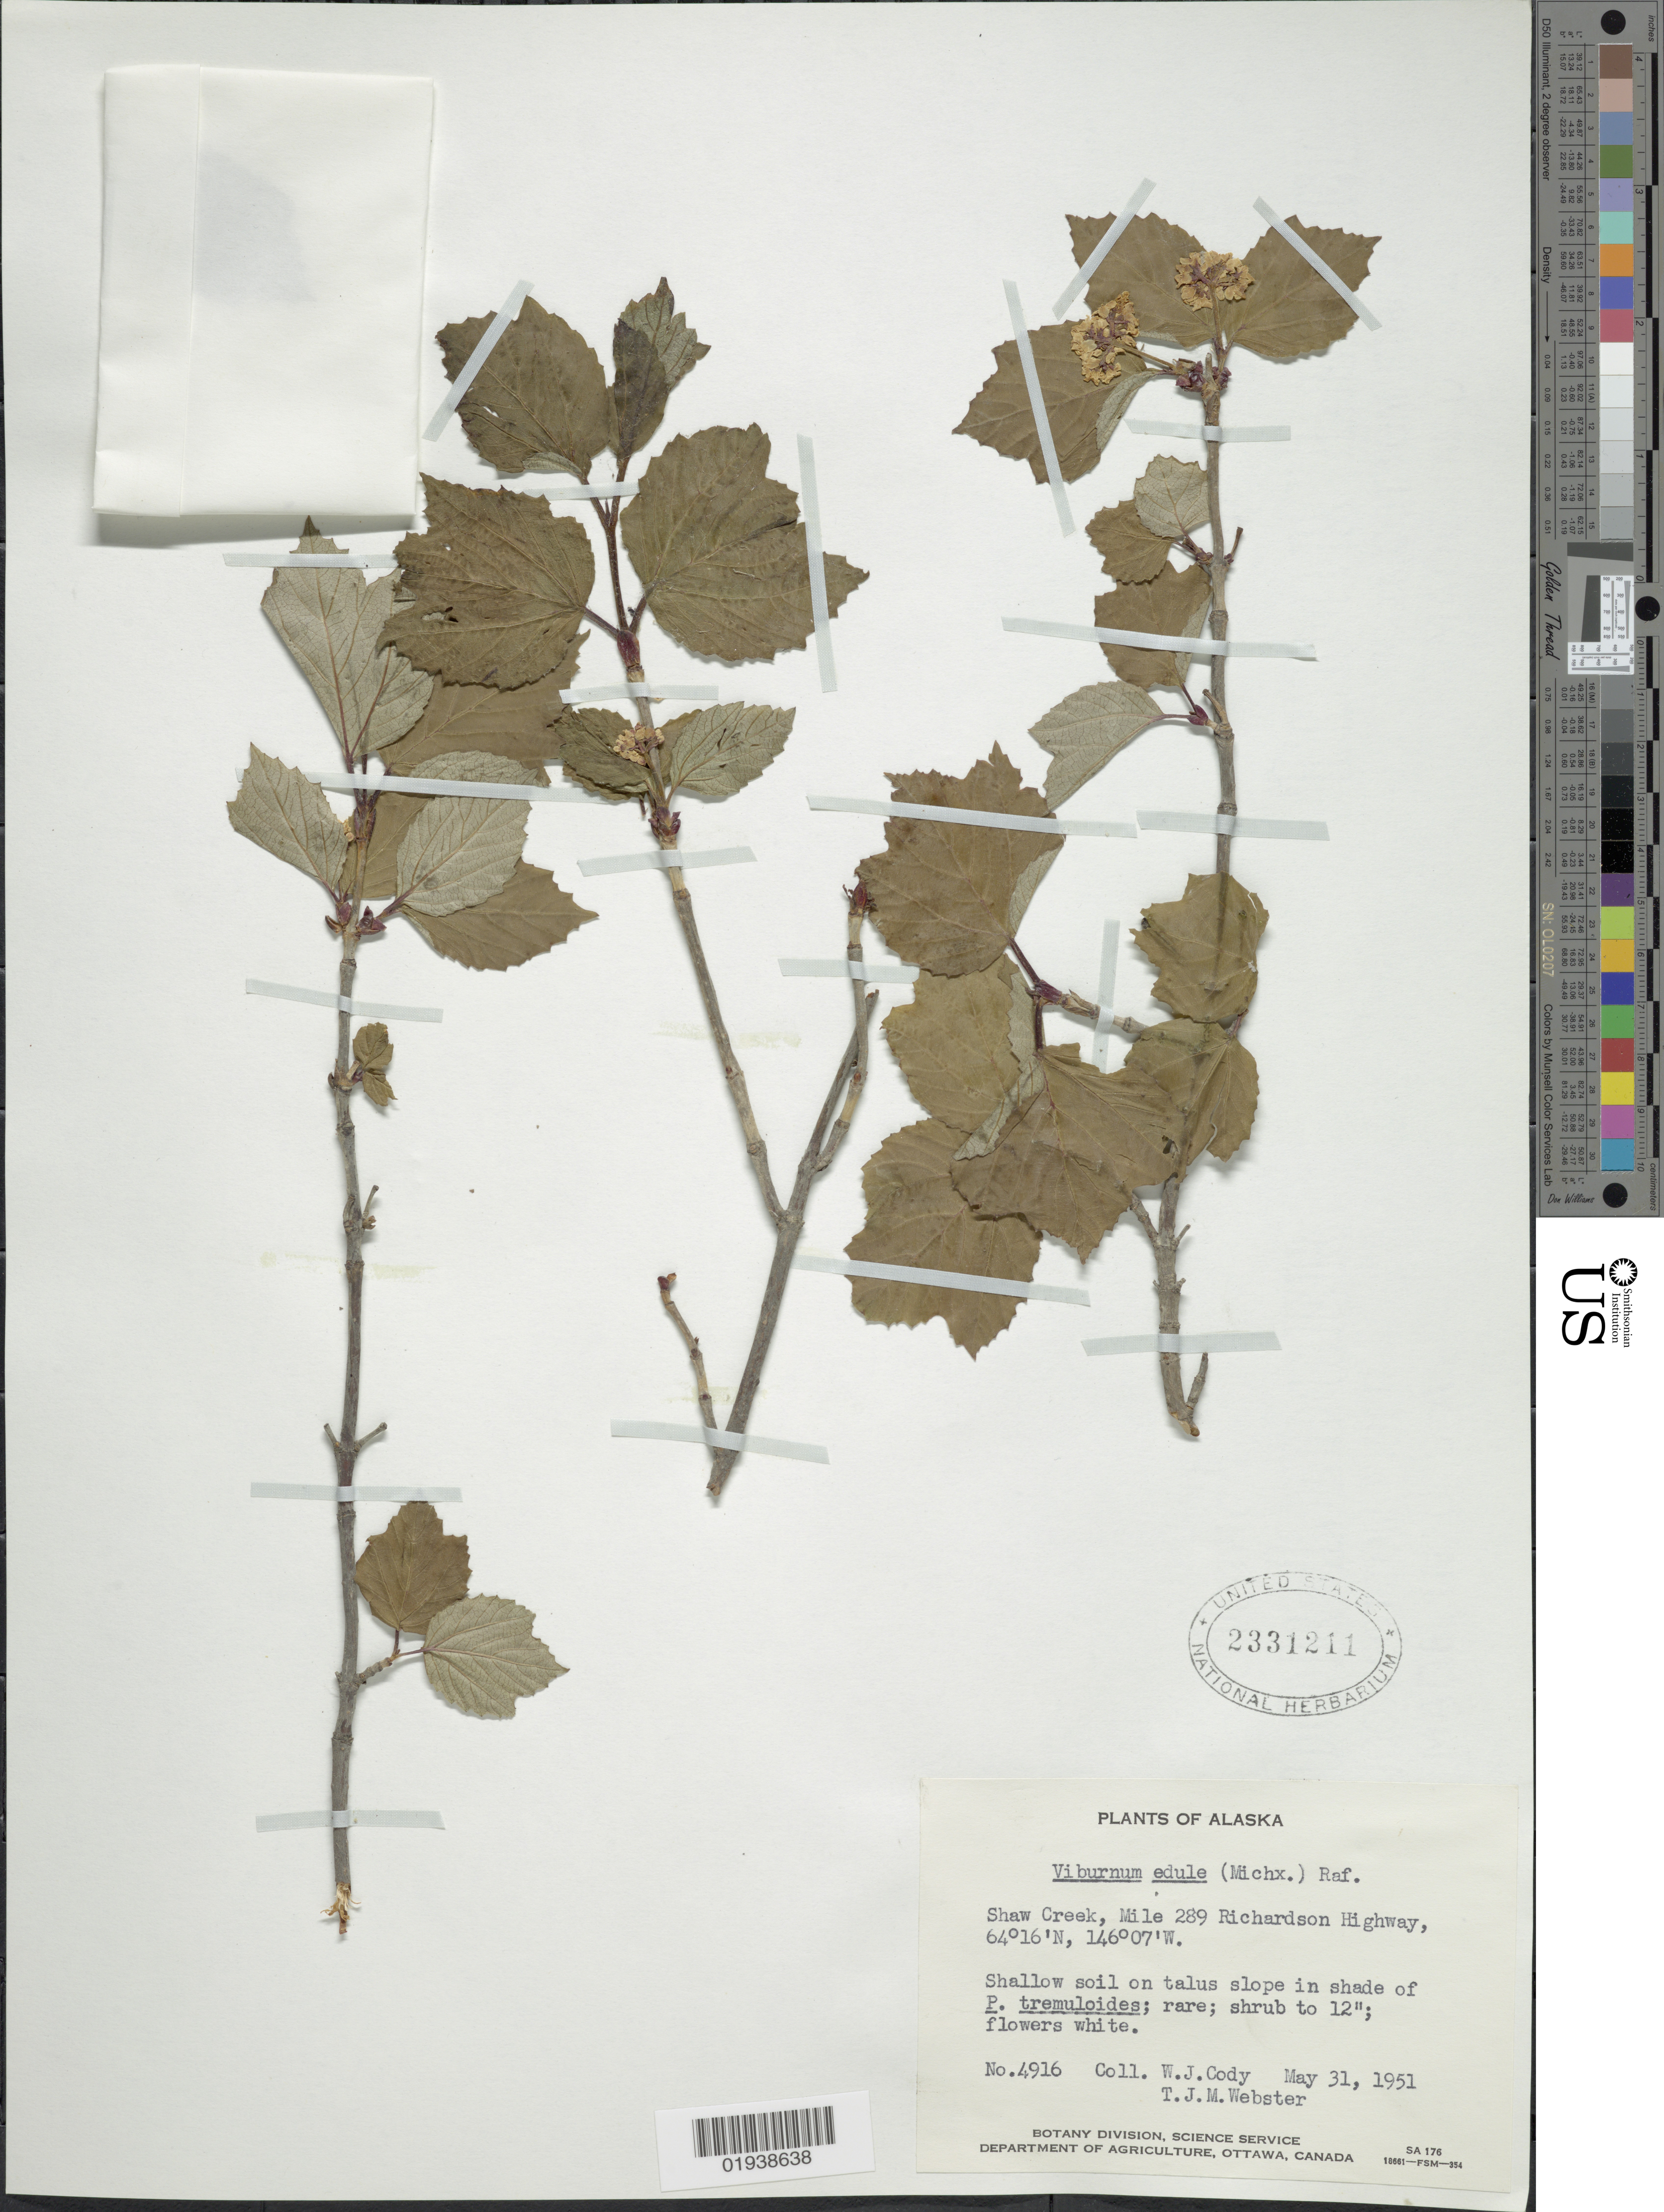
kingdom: Plantae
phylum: Tracheophyta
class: Magnoliopsida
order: Dipsacales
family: Viburnaceae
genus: Viburnum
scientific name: Viburnum edule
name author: (Michx.) Raf.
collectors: W. Cody & T. J. Webster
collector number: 4916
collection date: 1951-05-31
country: United States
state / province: Alaska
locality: Shaw Creek, Mile 289 Richardson Highway.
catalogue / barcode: US 2331211